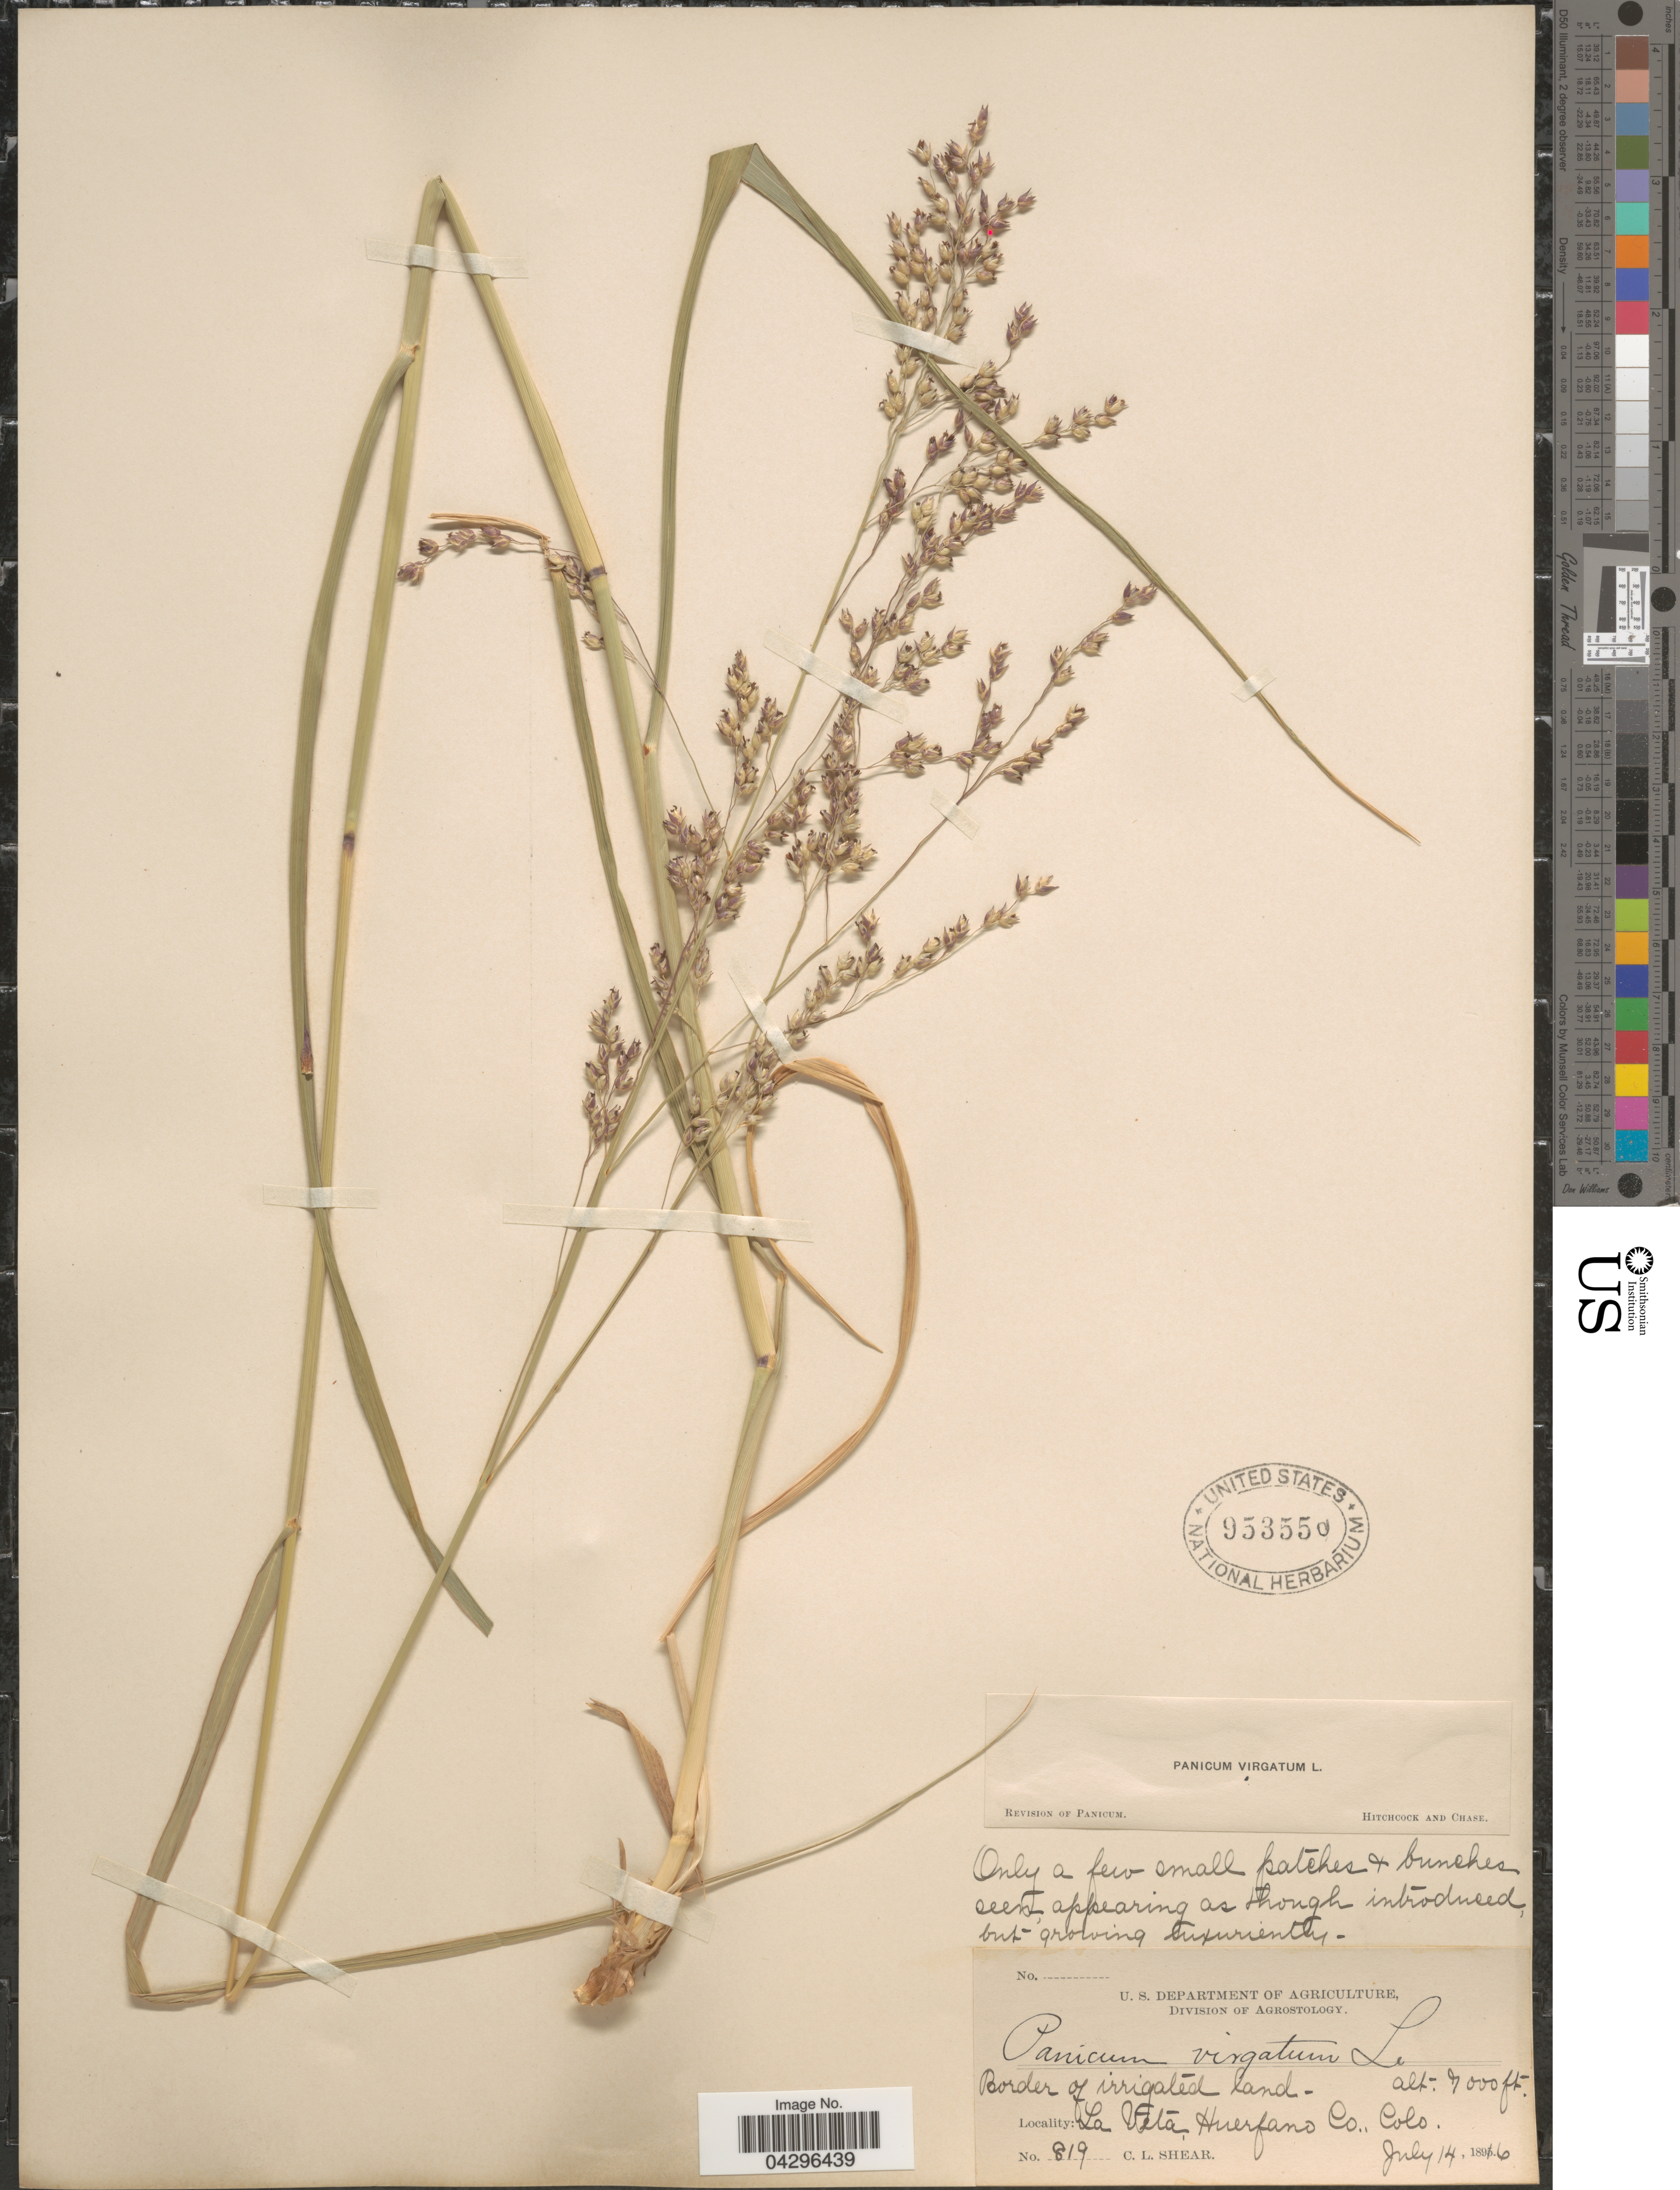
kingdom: Plantae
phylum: Tracheophyta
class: Liliopsida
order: Poales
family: Poaceae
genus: Panicum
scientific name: Panicum virgatum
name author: L.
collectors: C. L. Shear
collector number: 819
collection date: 1896-07-14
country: United States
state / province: Colorado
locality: Border of irrigated land. La Veta, Huerfano Co.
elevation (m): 2134